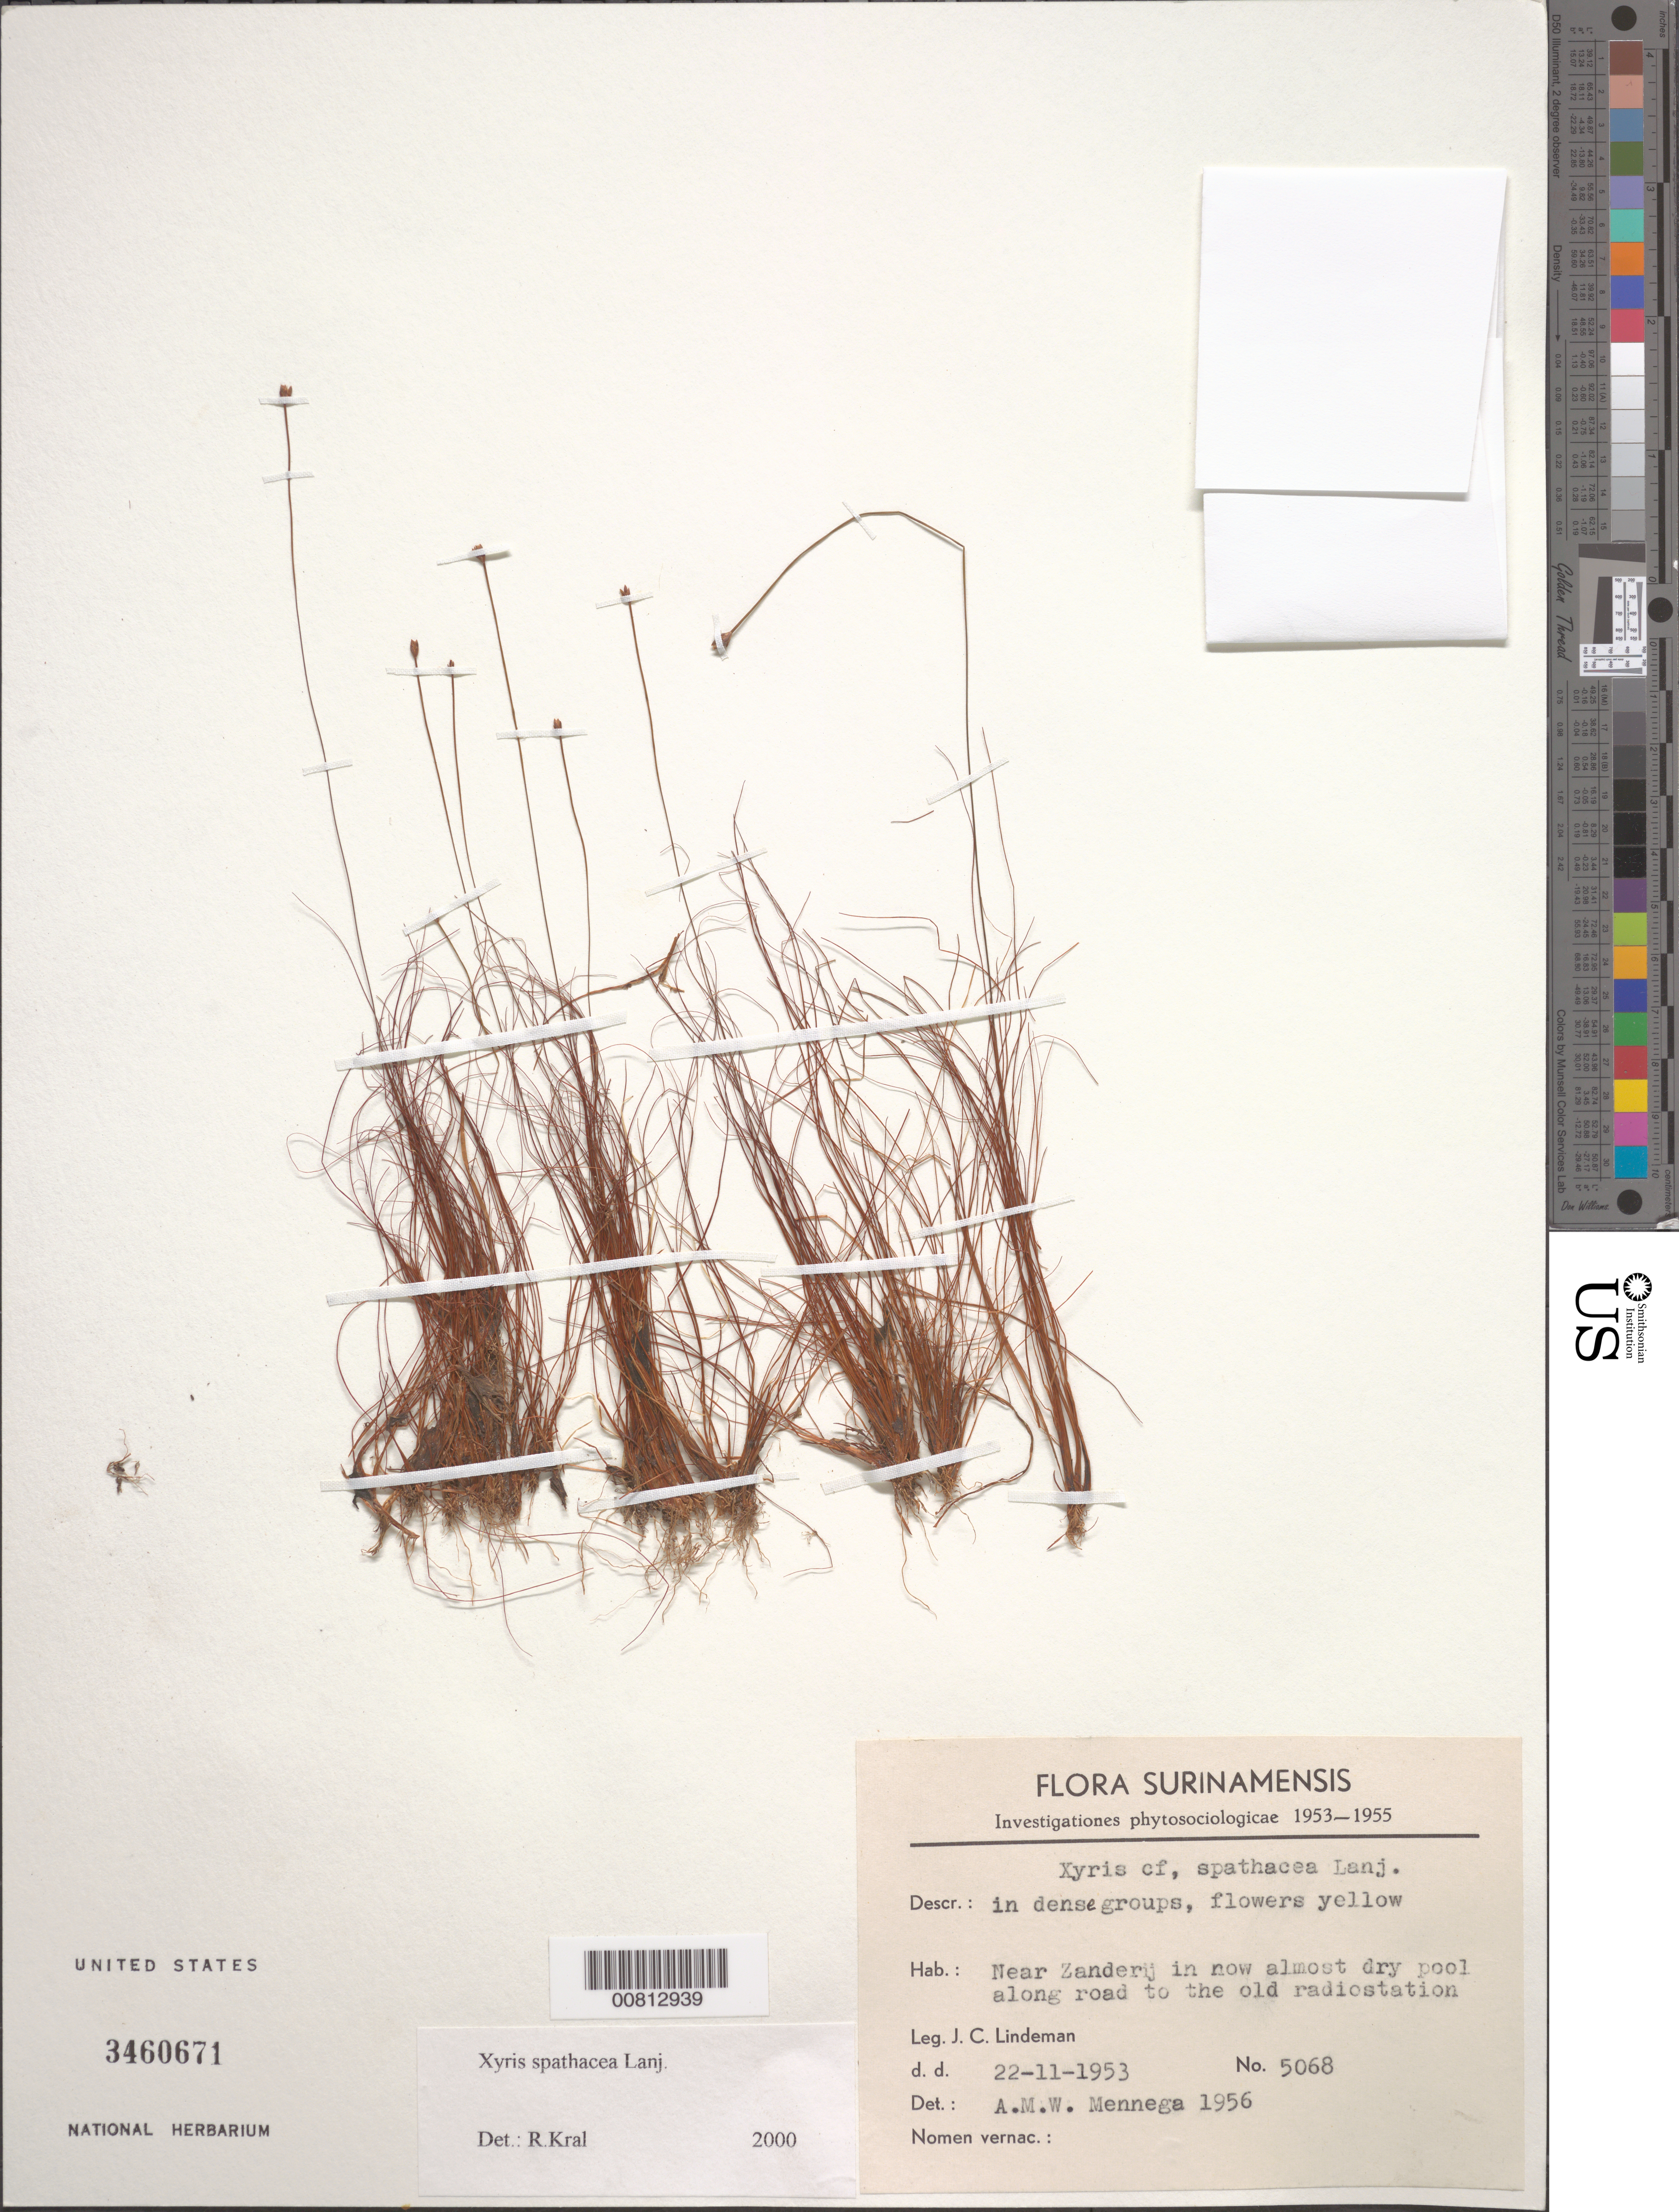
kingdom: Plantae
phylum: Tracheophyta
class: Liliopsida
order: Poales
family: Xyridaceae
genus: Xyris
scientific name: Xyris spathacea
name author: Lanj.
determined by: Kral, Robert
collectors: J. C. Lindeman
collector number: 5068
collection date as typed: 22-Nov-53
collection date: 1953-11-22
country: Suriname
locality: Zanderij I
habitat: Almost dry pool along road to old radio station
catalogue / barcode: US 3460671